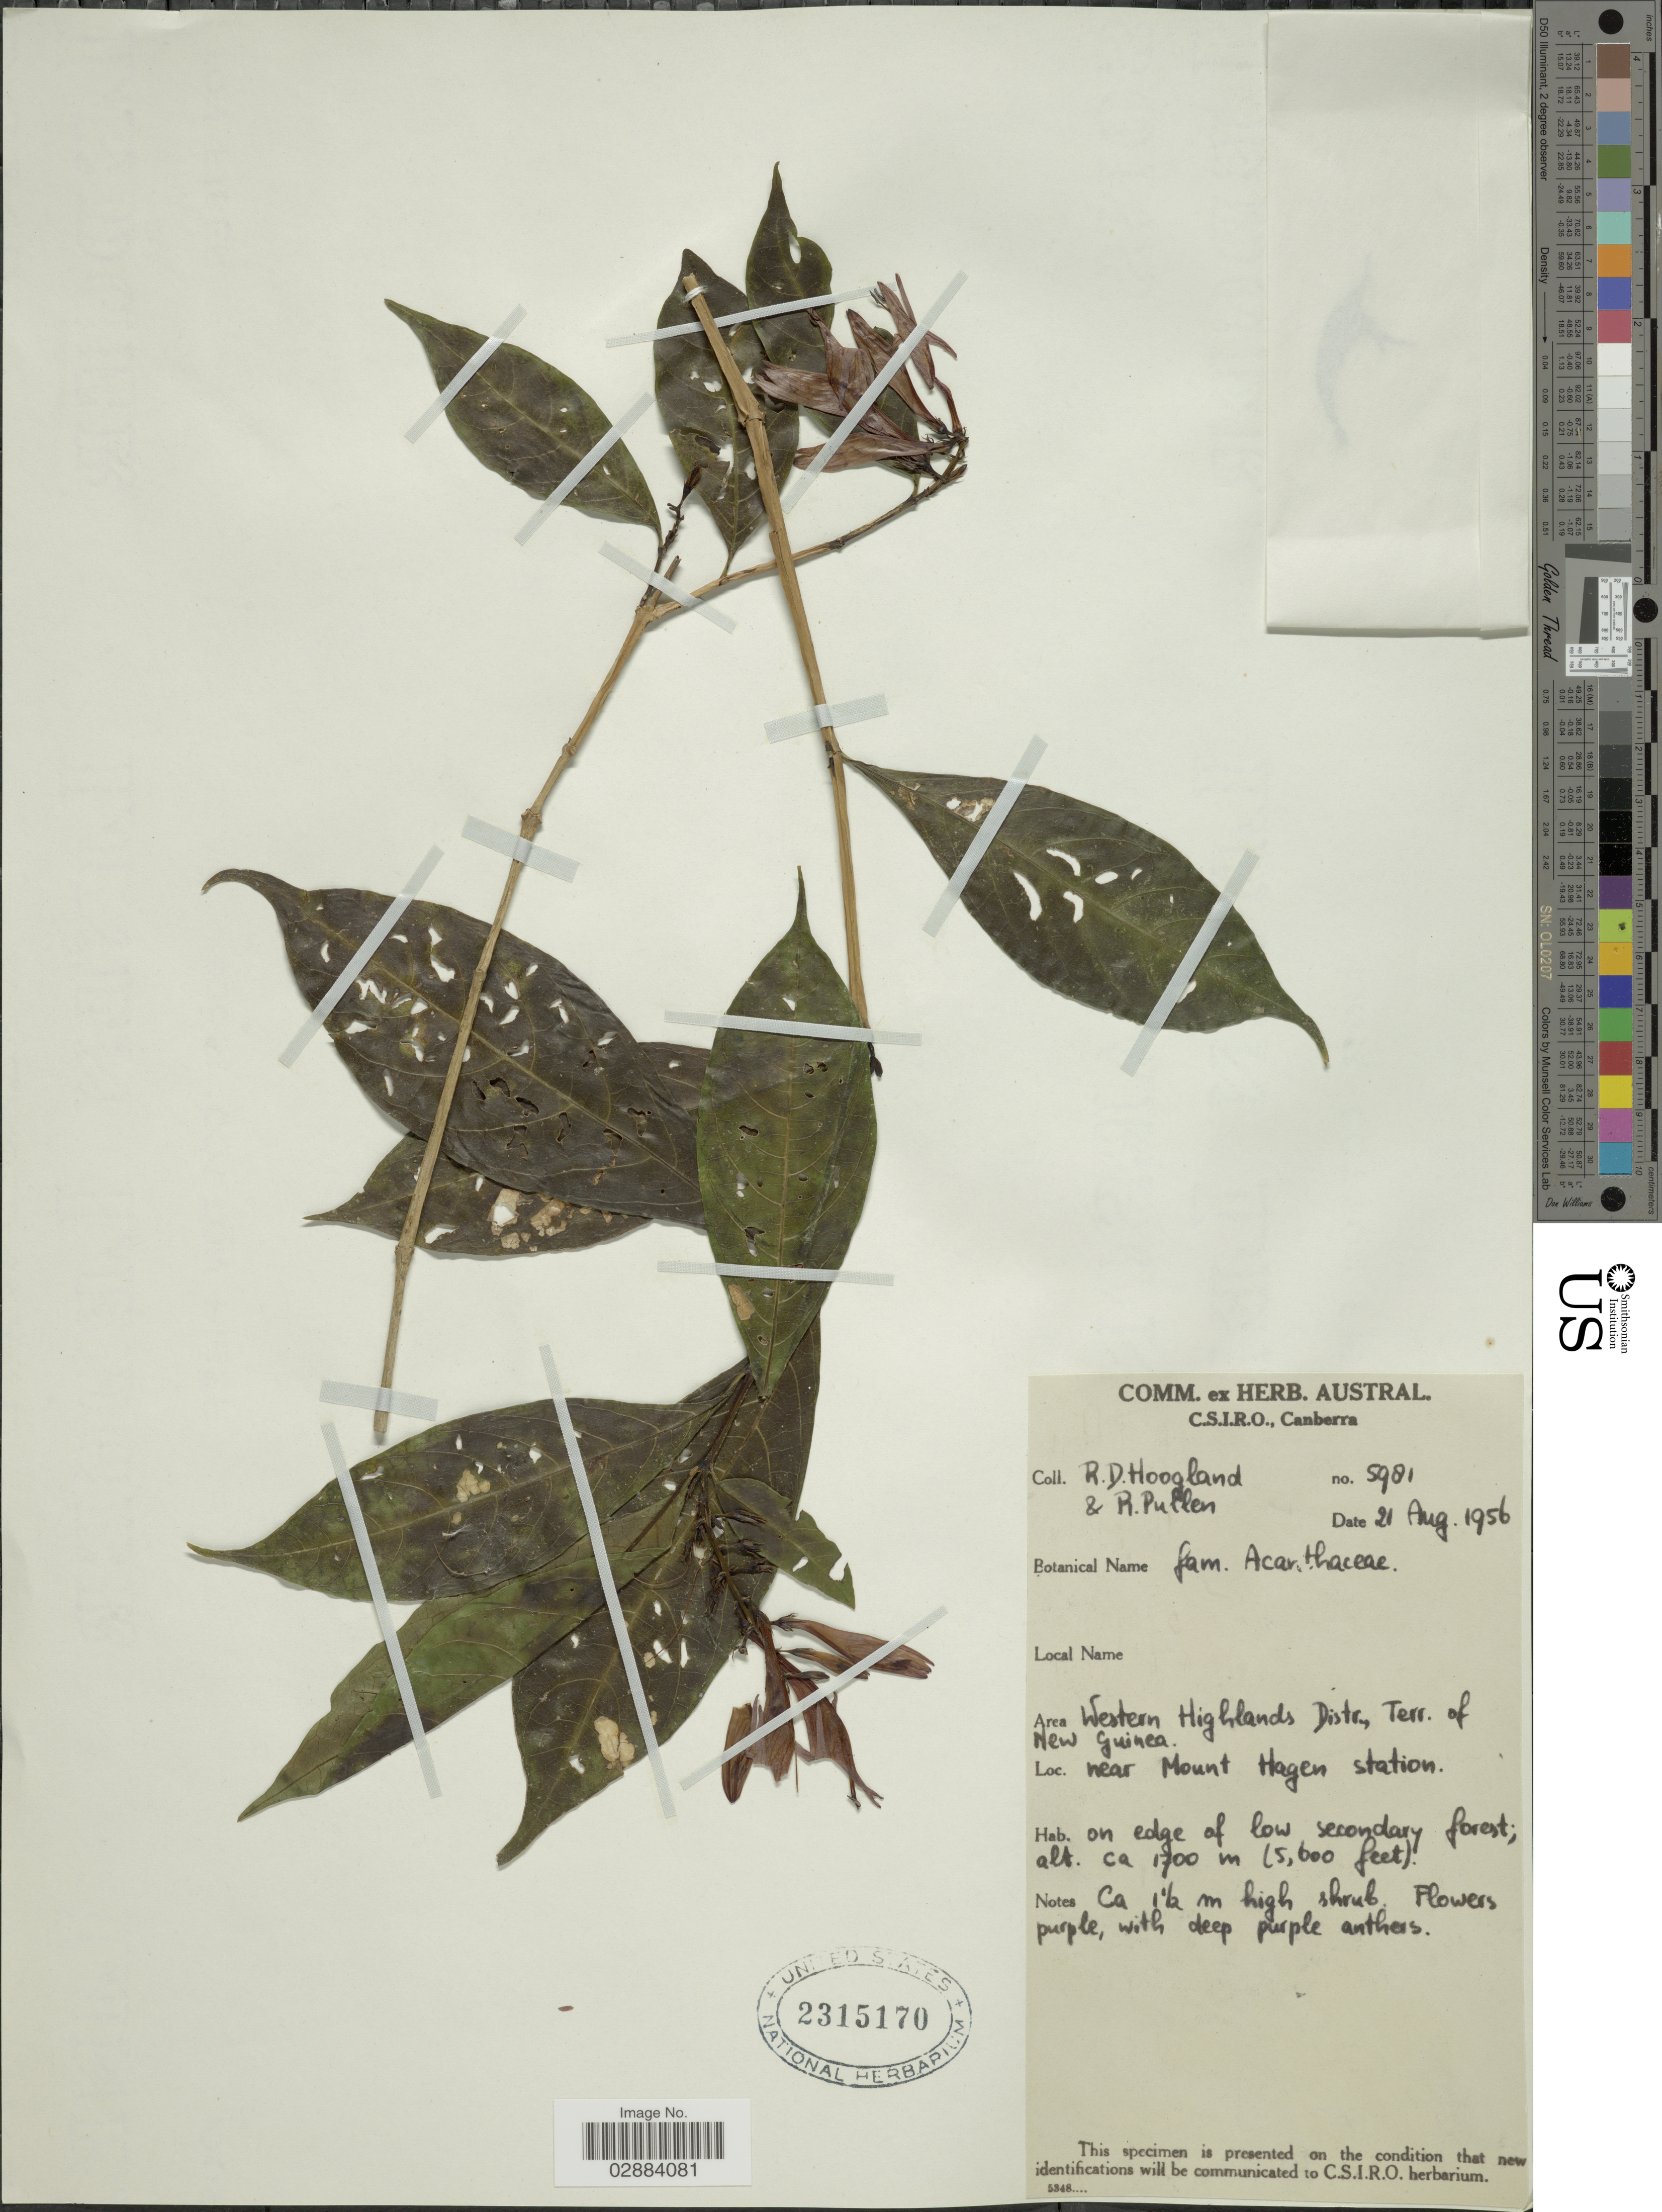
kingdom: Plantae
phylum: Tracheophyta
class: Magnoliopsida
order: Lamiales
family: Acanthaceae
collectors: R. D. Hoogland & R. Pullen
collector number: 5981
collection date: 1956-08-21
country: Papua New Guinea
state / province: Western Highlands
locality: Western Highlands Distr., Terr. of New Guinea. Near Mount Hagen station.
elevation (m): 1700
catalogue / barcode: US 2315170